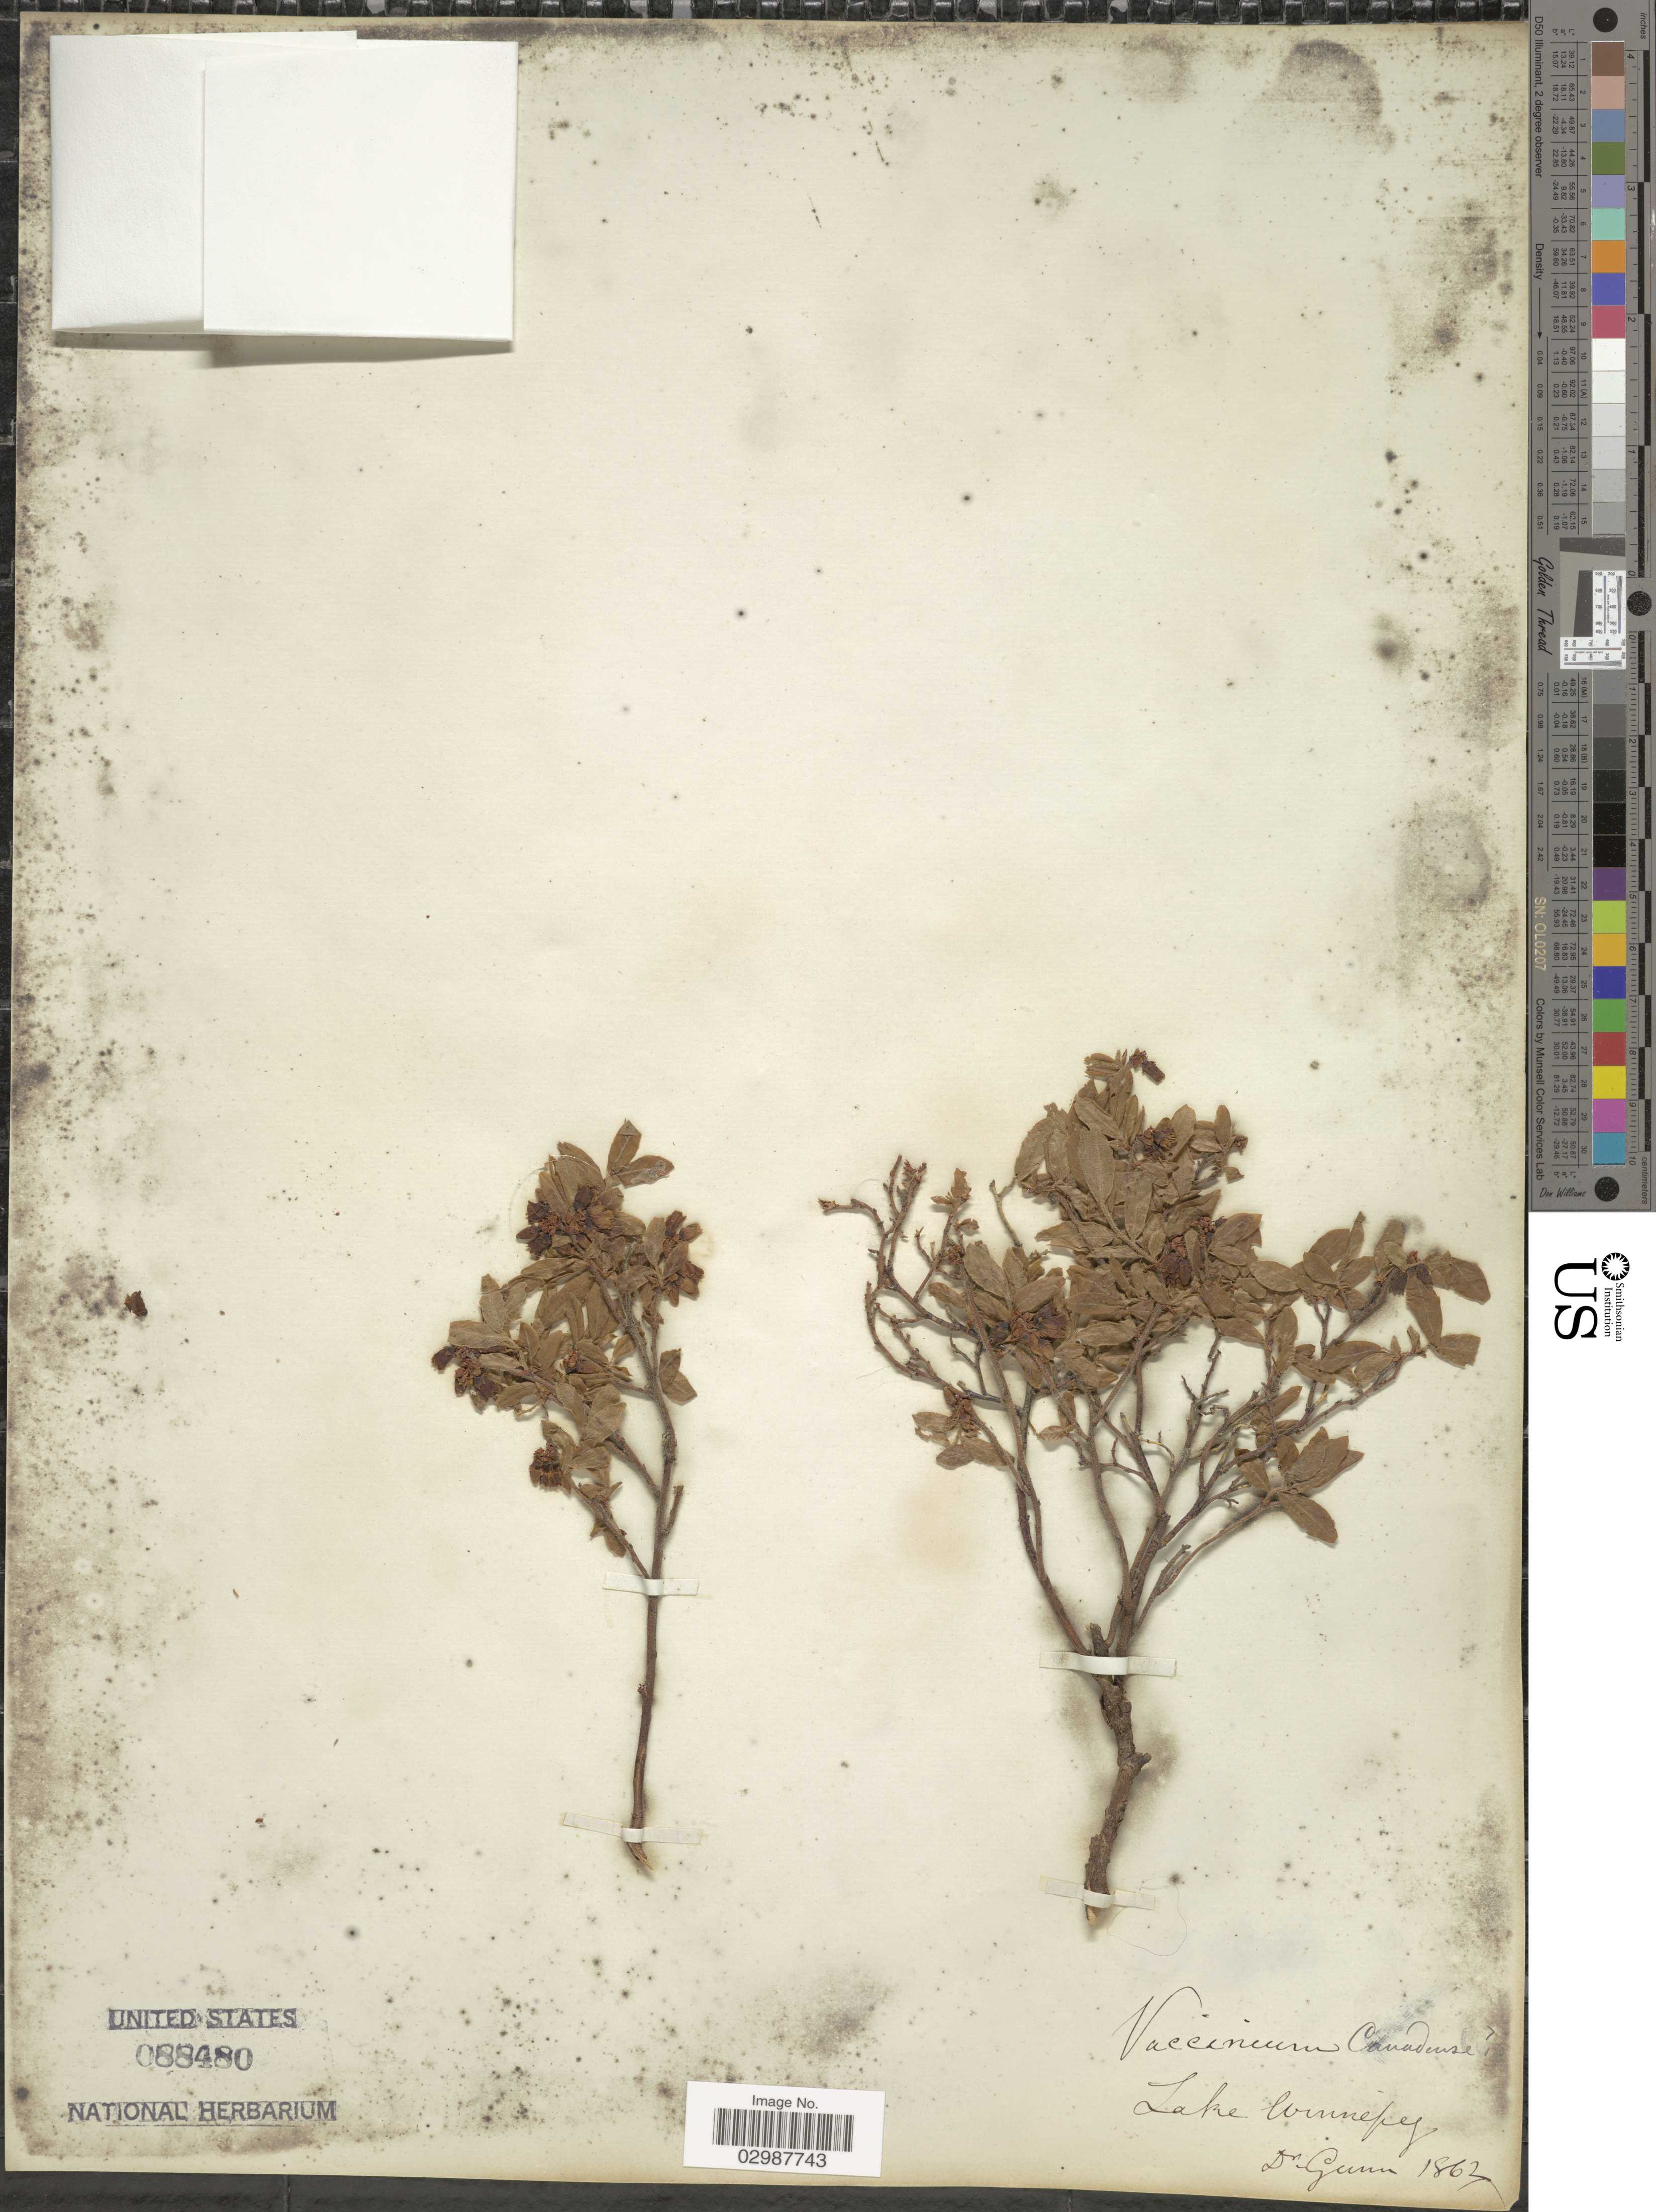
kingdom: Plantae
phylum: Tracheophyta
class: Magnoliopsida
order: Ericales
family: Ericaceae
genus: Vaccinium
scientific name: Vaccinium canadense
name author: Kalm ex Richardson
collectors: -. Gunn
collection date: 1862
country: Canada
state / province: Manitoba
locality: Lake Winnepeg [Winnipeg]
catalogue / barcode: US 88480